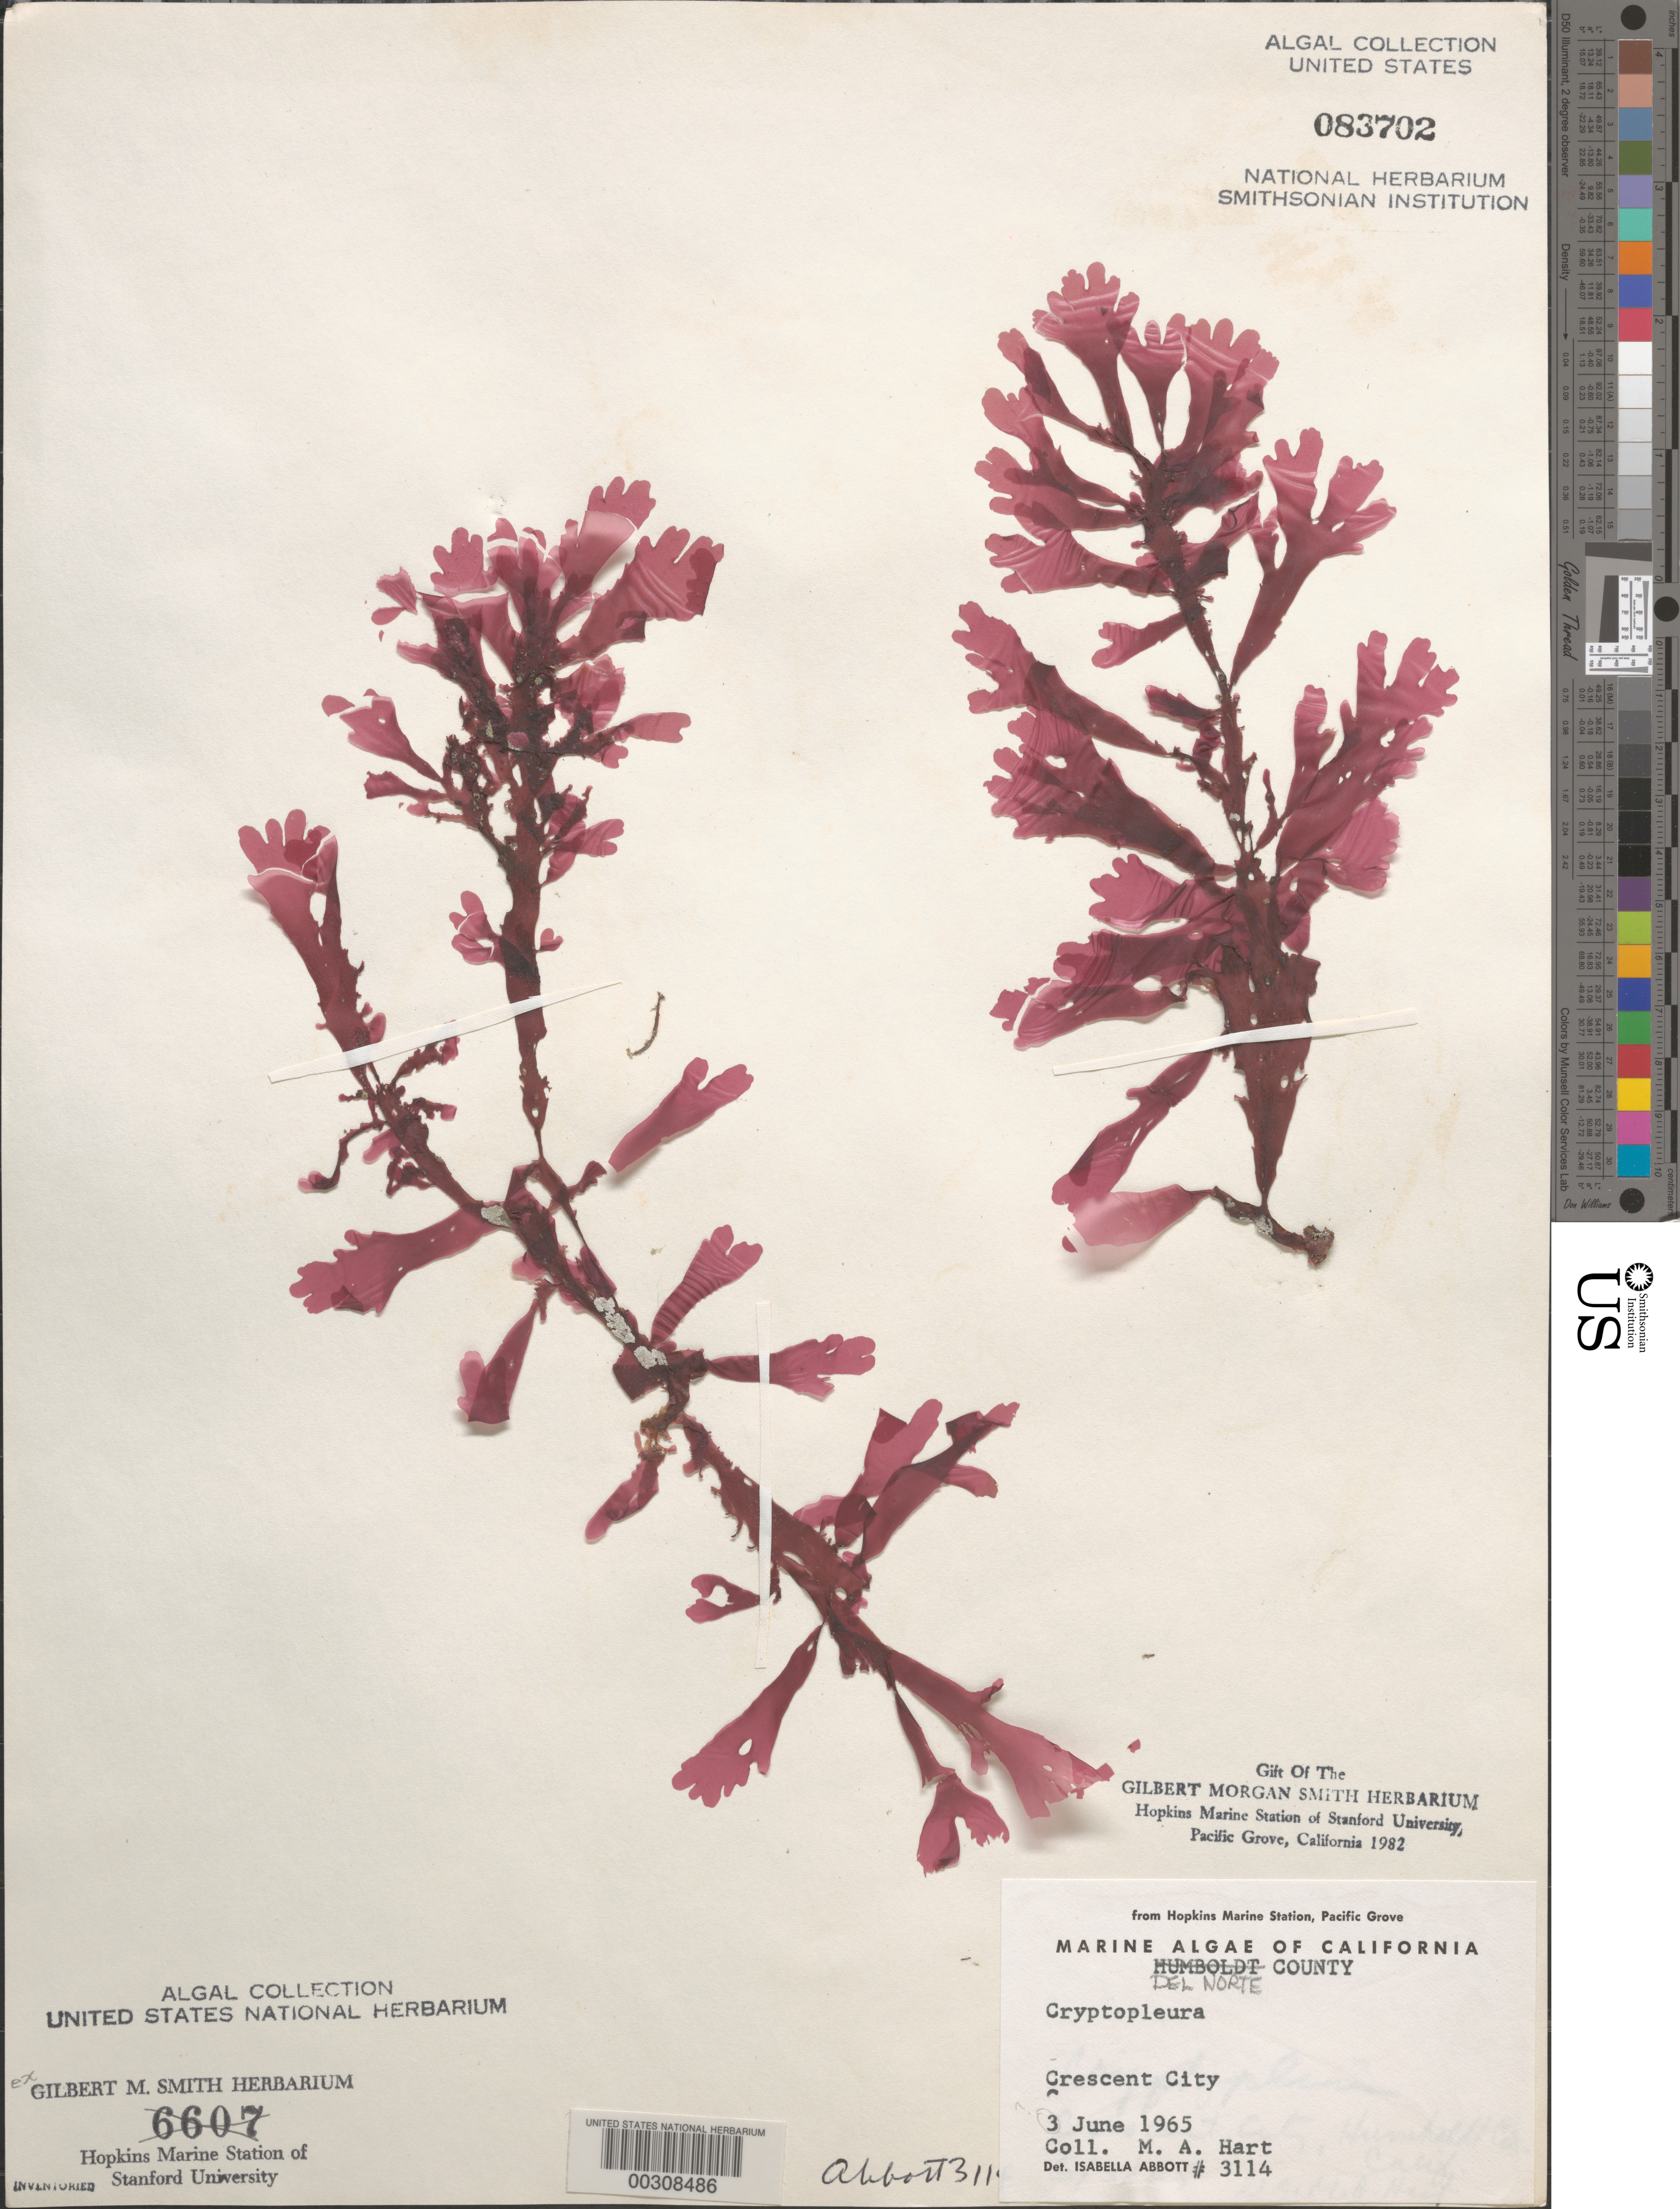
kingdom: Plantae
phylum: Rhodophyta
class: Florideophyceae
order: Ceramiales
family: Delesseriaceae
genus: Cryptopleura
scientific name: Cryptopleura sp.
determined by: Abbott, Isabella A.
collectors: M. A. Hart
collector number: IAA 3114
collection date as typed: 03 Jun 1965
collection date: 1965-06-03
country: United States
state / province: California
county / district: Del Norte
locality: Crescent City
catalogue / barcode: US 83702